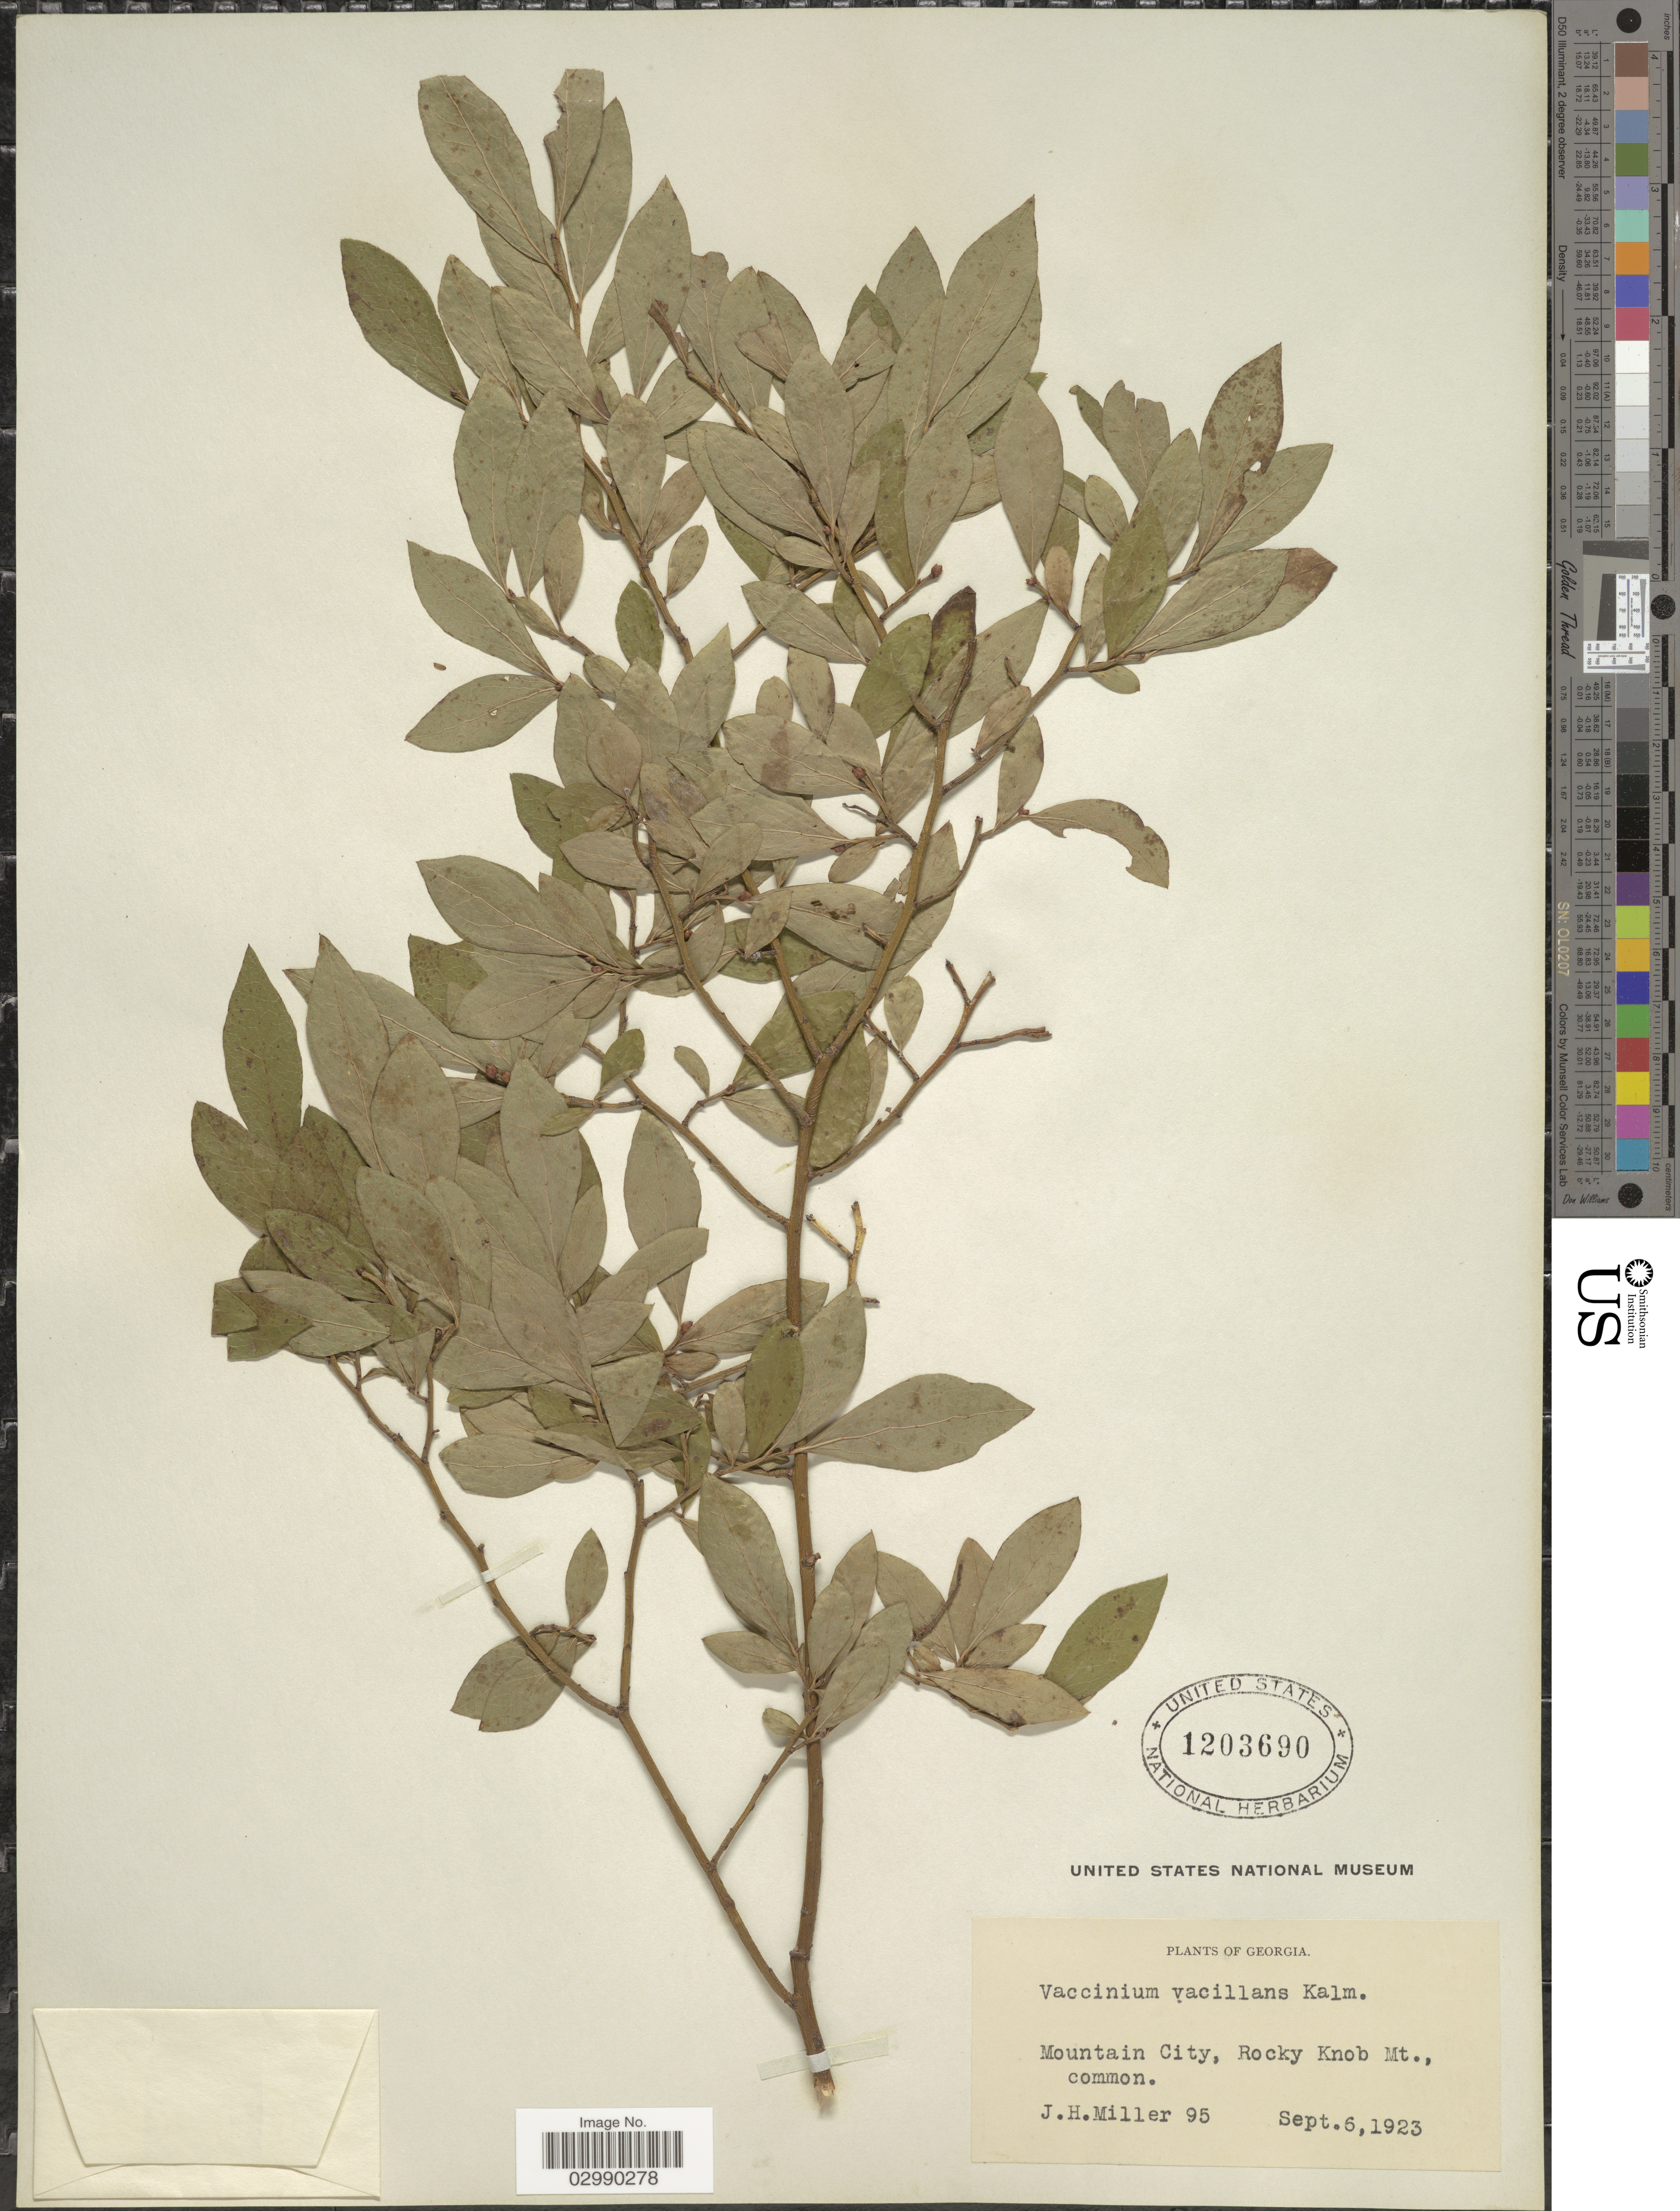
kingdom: Plantae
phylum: Tracheophyta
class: Magnoliopsida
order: Ericales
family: Ericaceae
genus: Vaccinium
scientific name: Vaccinium vacillans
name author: Kalm ex Torr.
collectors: J. H. Miller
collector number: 95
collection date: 1923-09-06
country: United States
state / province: Georgia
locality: Mountain City, Rocky Knob Mt.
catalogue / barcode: US 1203690